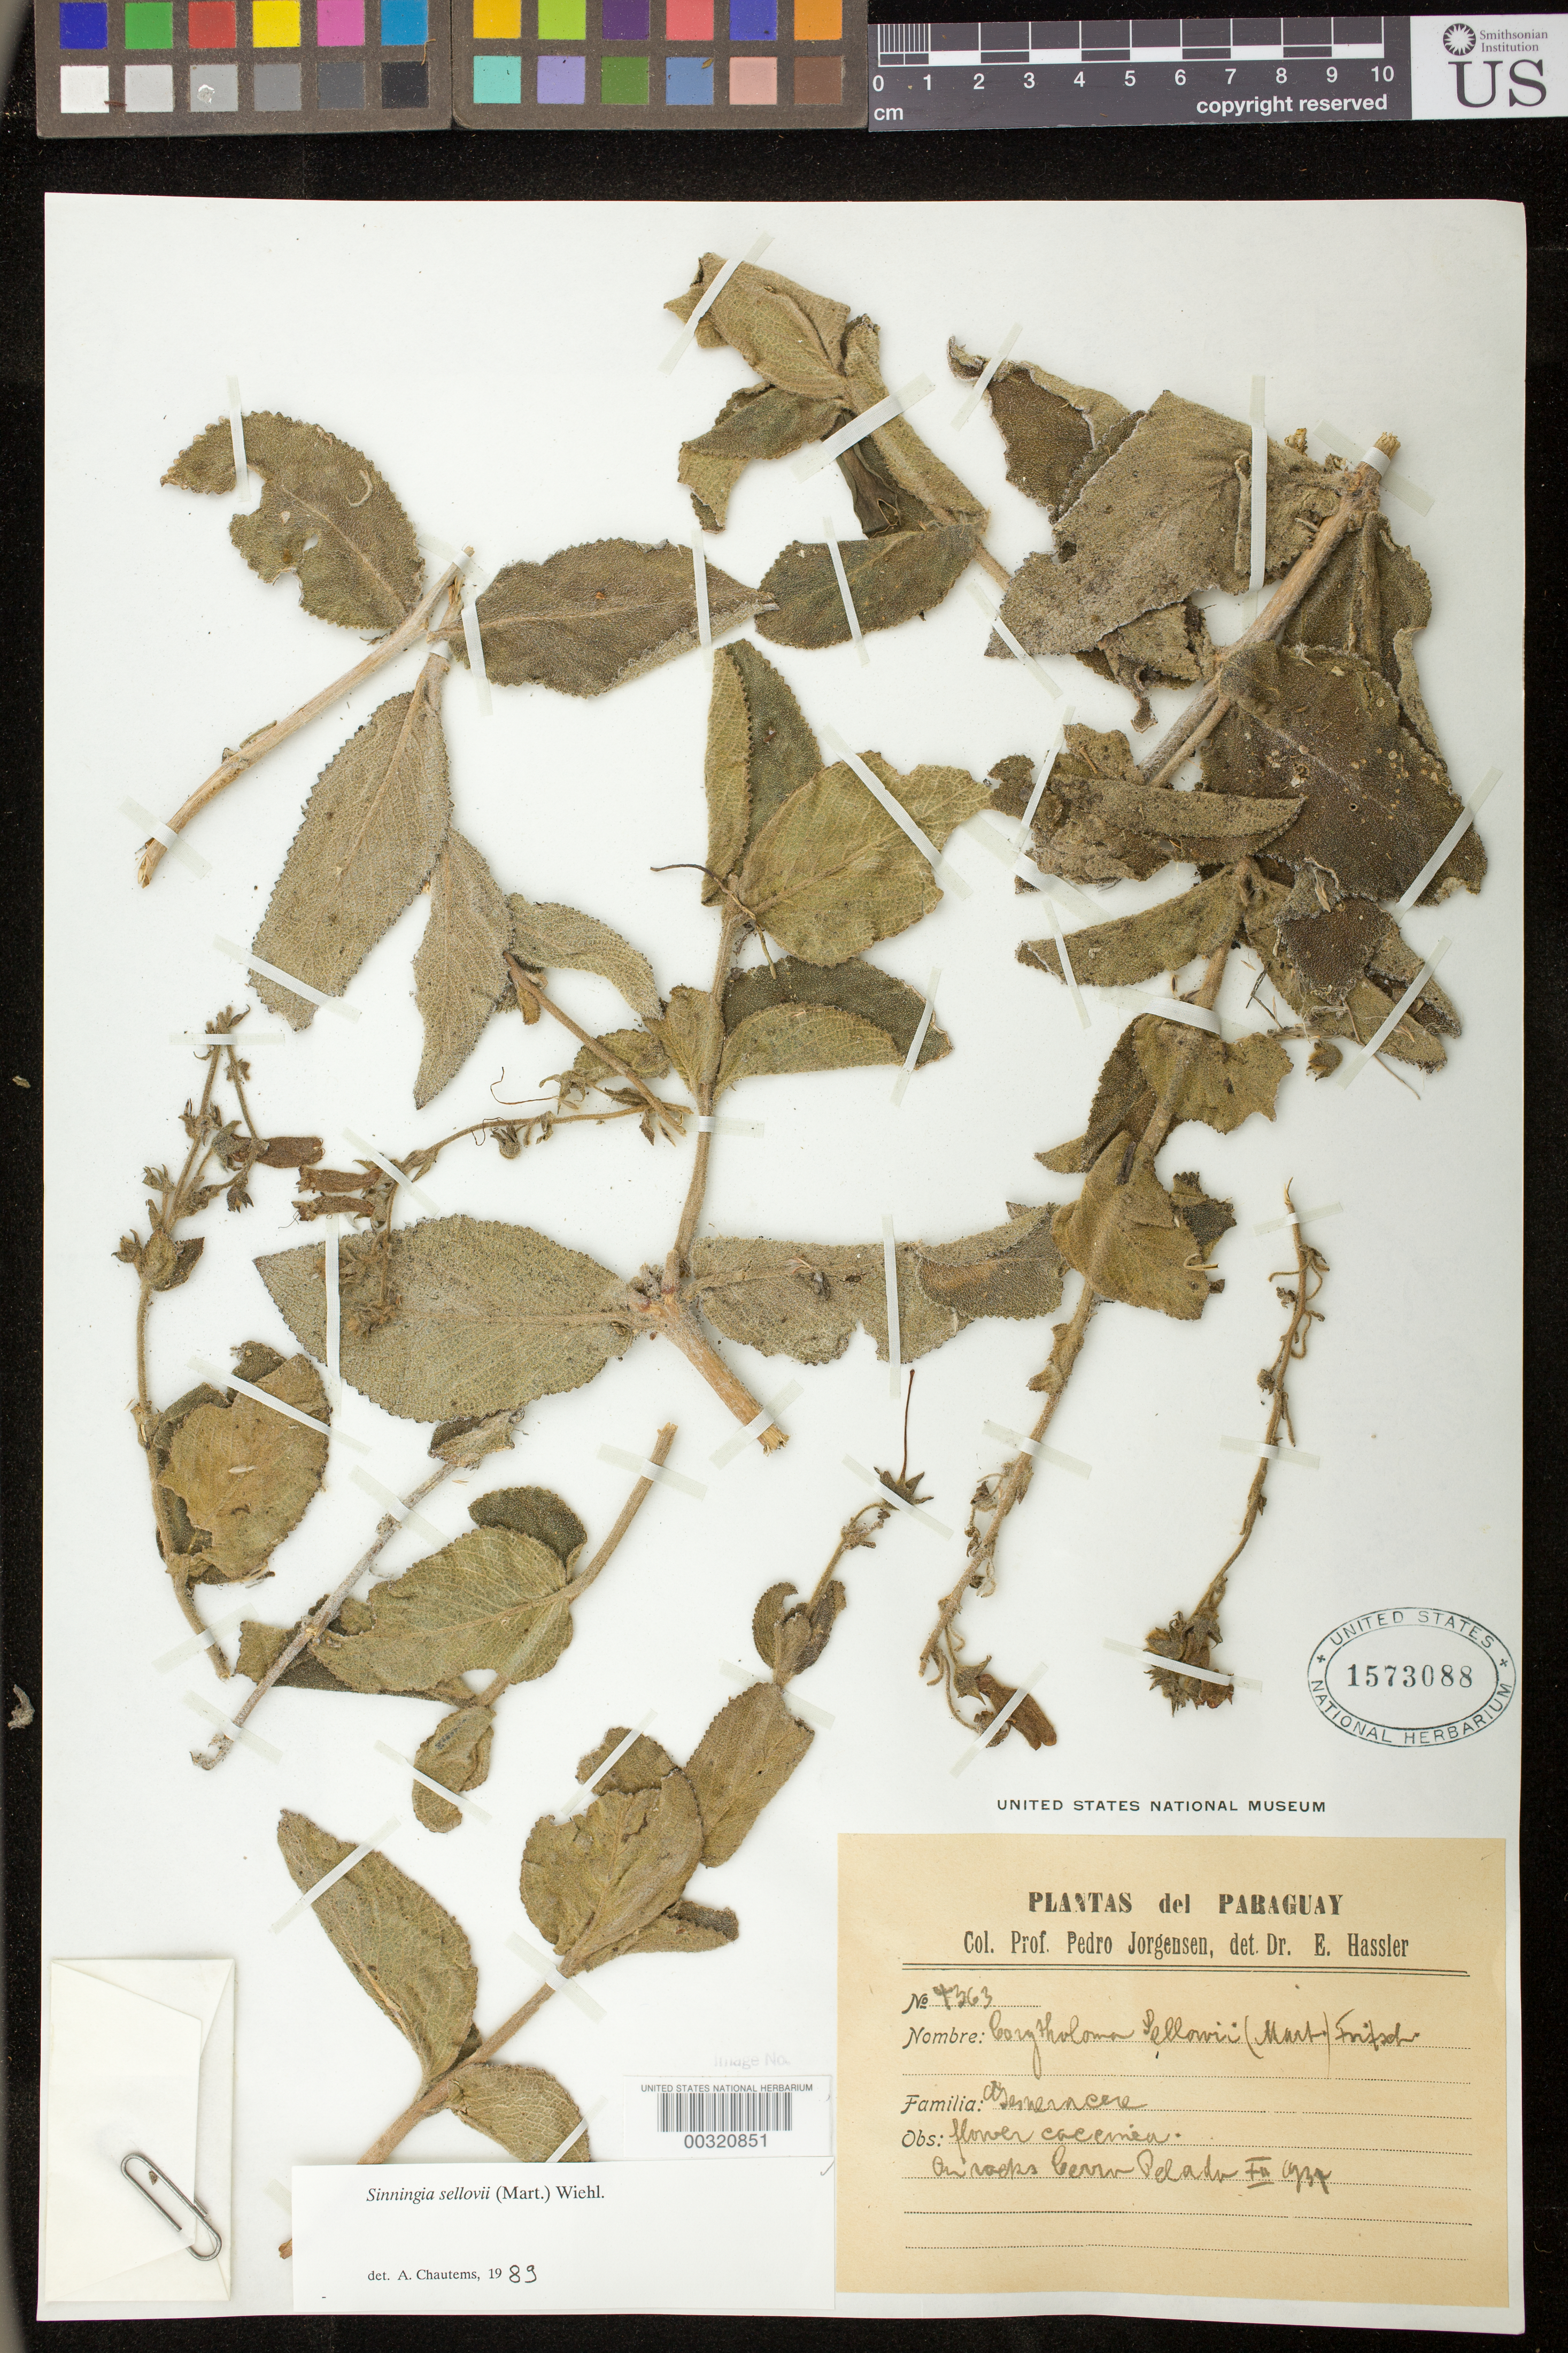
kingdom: Plantae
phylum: Tracheophyta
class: Magnoliopsida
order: Lamiales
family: Gesneriaceae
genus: Sinningia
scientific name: Sinningia sellovii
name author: (Mart.) Wiehler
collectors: P. Jörgensen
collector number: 4363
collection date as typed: Dec 1934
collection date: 1934-12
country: Paraguay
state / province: Paraguarí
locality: Cerro Pelado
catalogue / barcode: US 1573088